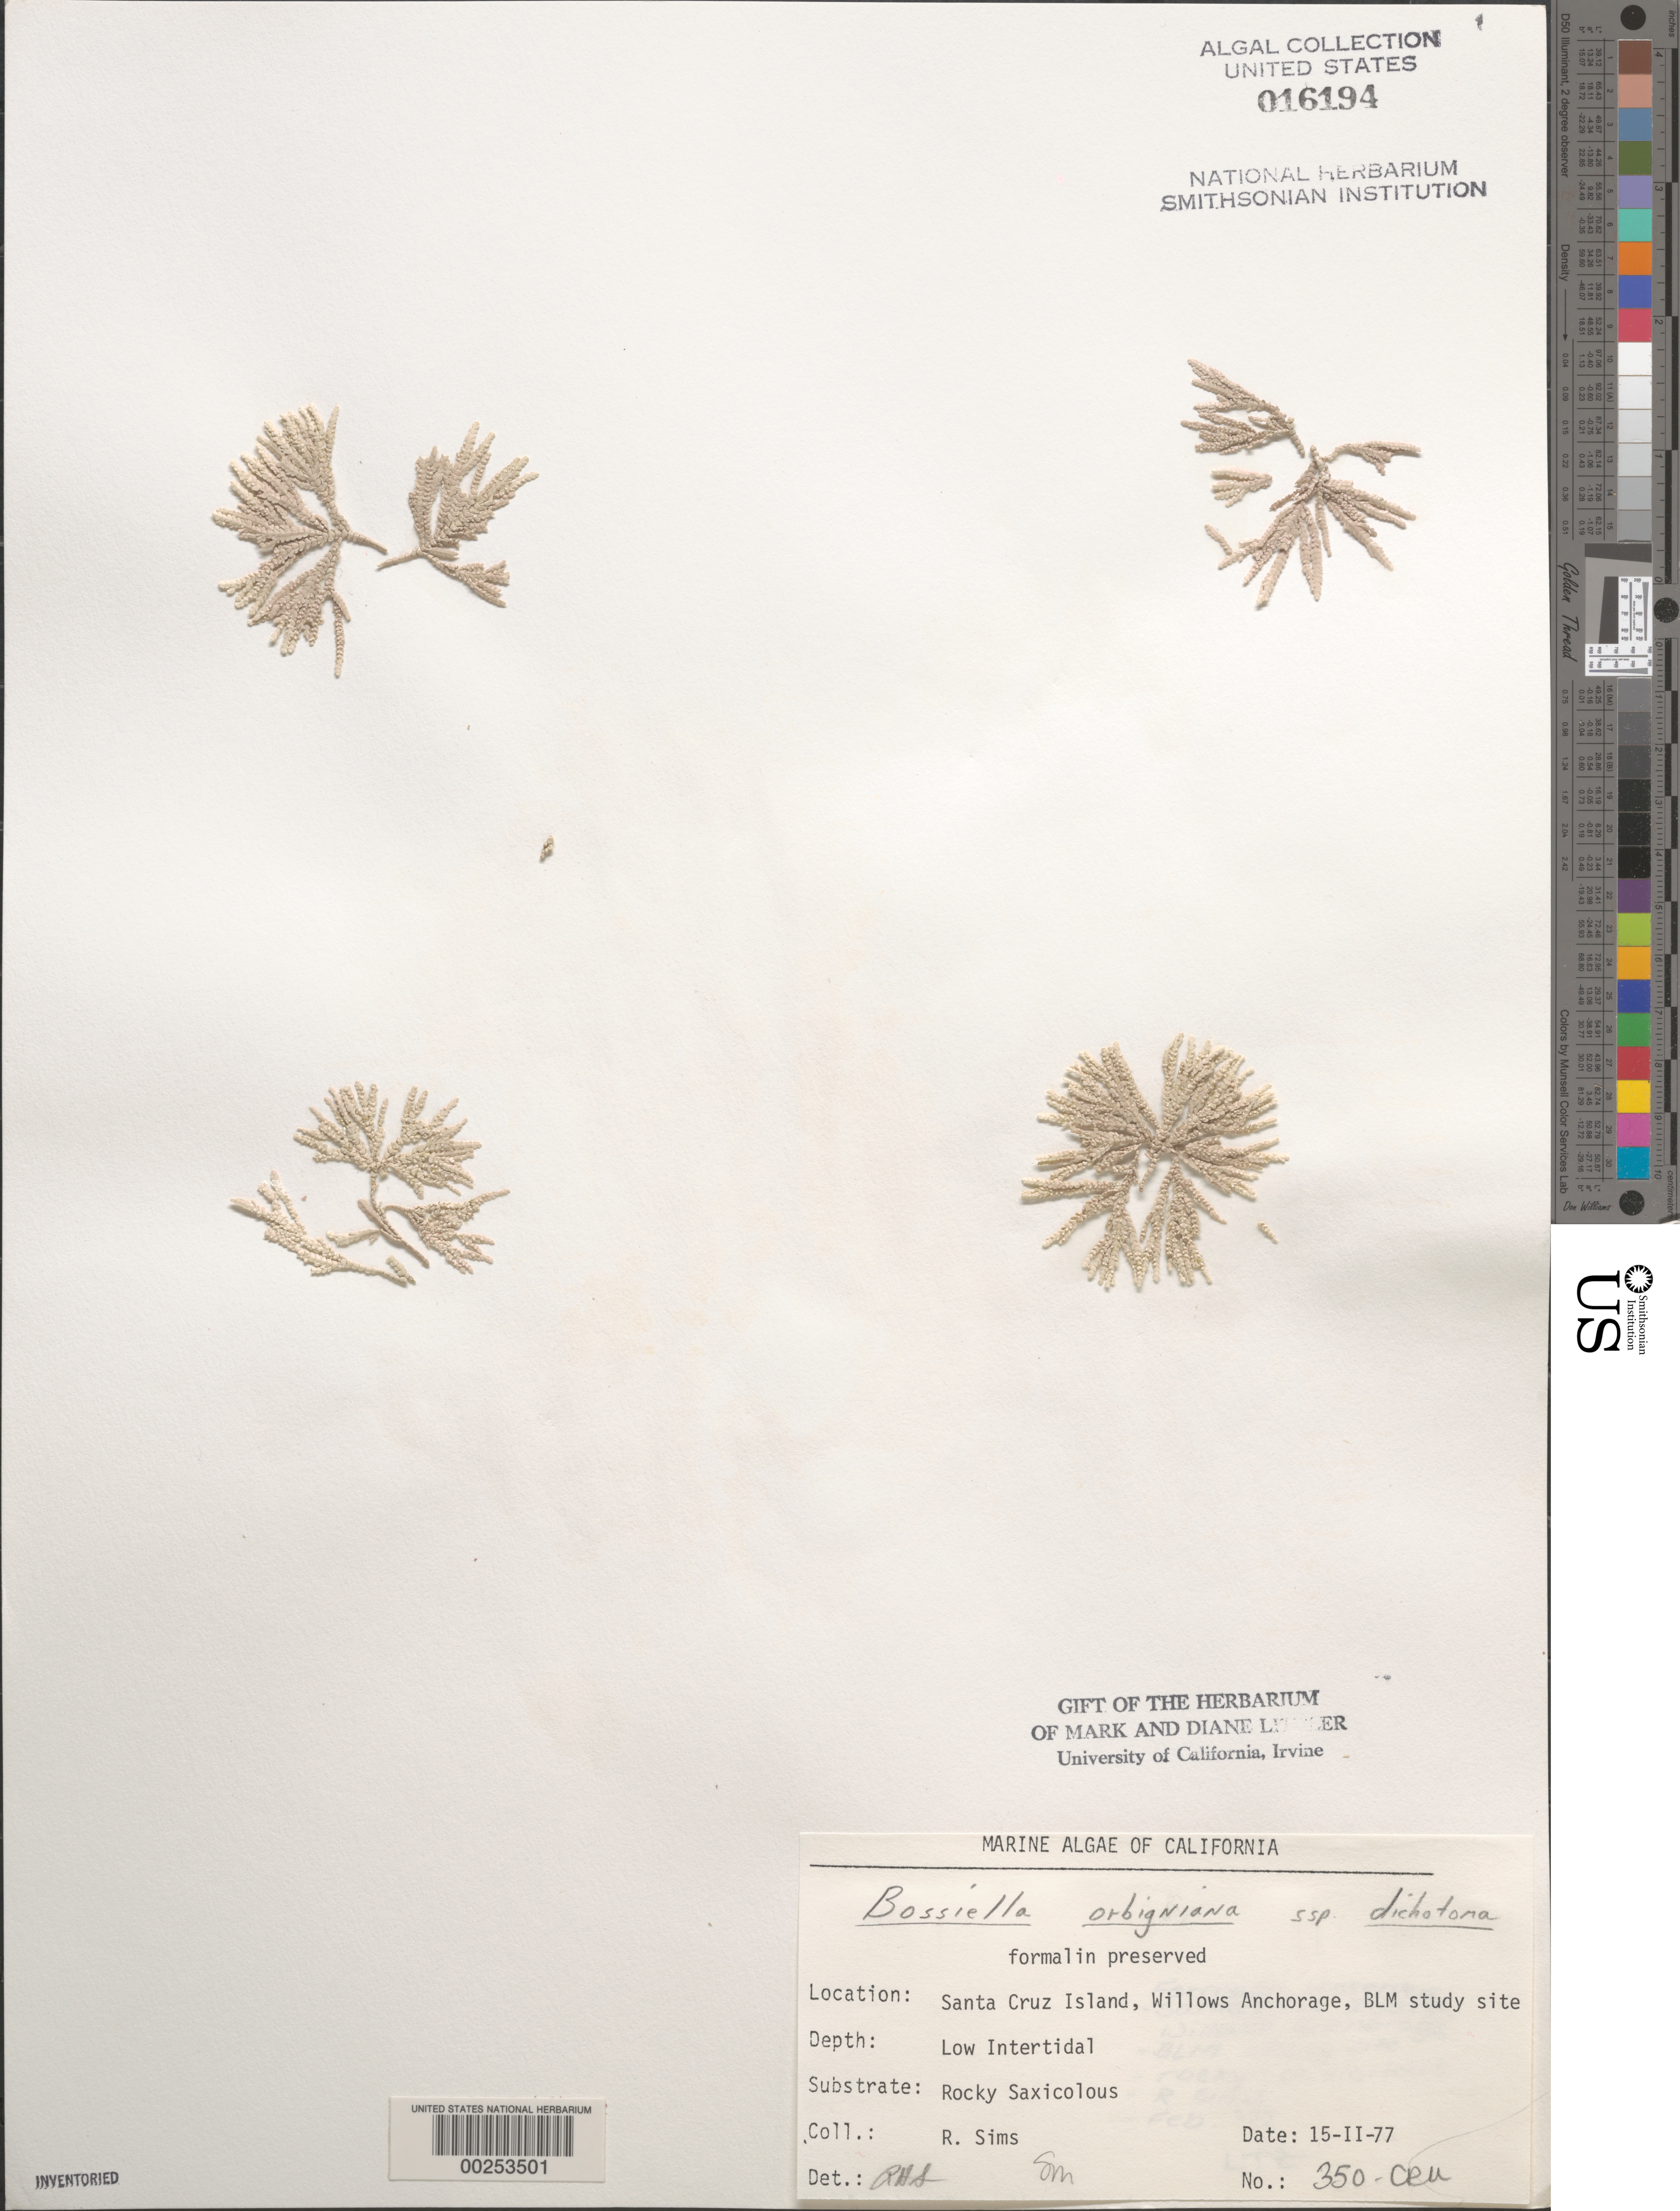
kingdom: Plantae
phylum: Rhodophyta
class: Florideophyceae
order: Corallinales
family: Corallinaceae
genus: Bossiella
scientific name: Bossiella orbigniana subsp. dichotoma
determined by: Sims, Robert H.; Murray, S. N.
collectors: R. H. Sims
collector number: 350-cru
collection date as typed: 15 Feb 1977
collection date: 1977-02-15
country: United States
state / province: California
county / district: Santa Barbara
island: Santa Cruz Island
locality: Willows Anchorage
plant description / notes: BLM-SOCALBIGHT Rocky Intertidal Survey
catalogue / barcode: US 16194